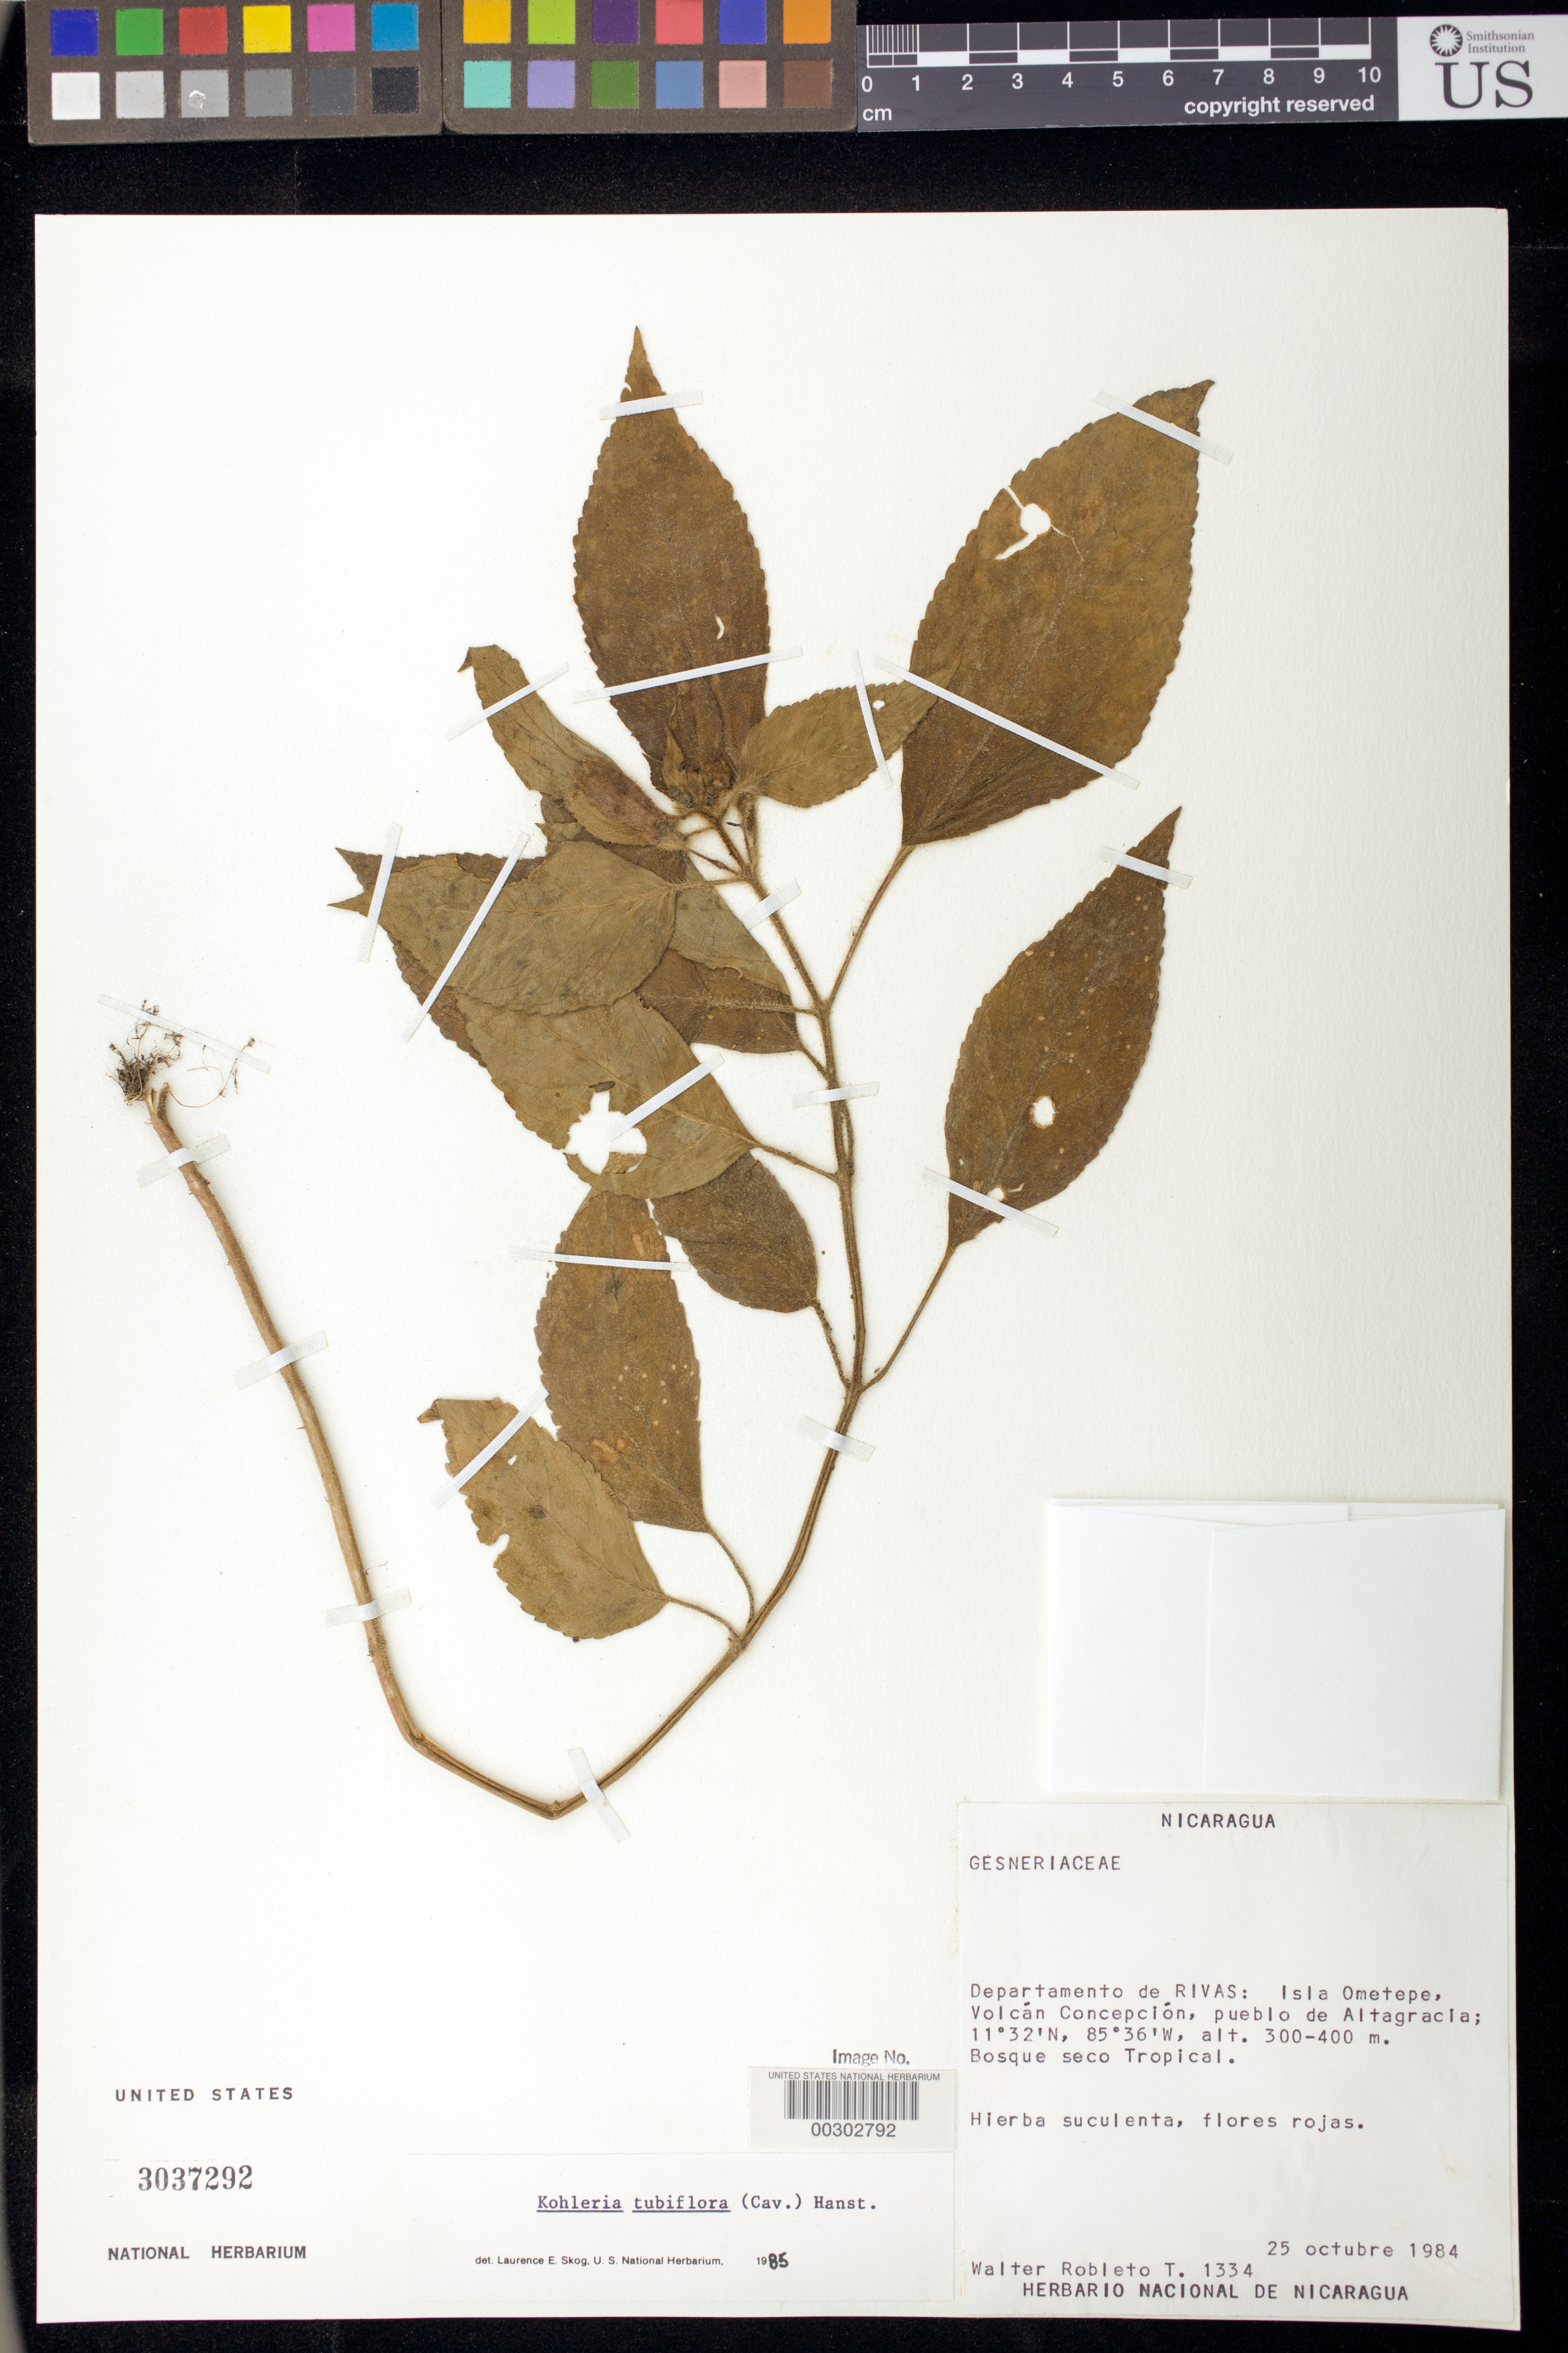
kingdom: Plantae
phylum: Tracheophyta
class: Magnoliopsida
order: Lamiales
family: Gesneriaceae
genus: Kohleria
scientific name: Kohleria tubiflora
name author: (Cav.) Hanst.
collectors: W. Robleto T.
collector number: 1334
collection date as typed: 25 Oct 1984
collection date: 1984-10-25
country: Nicaragua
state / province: Rivas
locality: Isla Ometepe, Volcan Concepcion, Pueblo de Altagracia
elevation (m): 300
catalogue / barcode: US 3037292